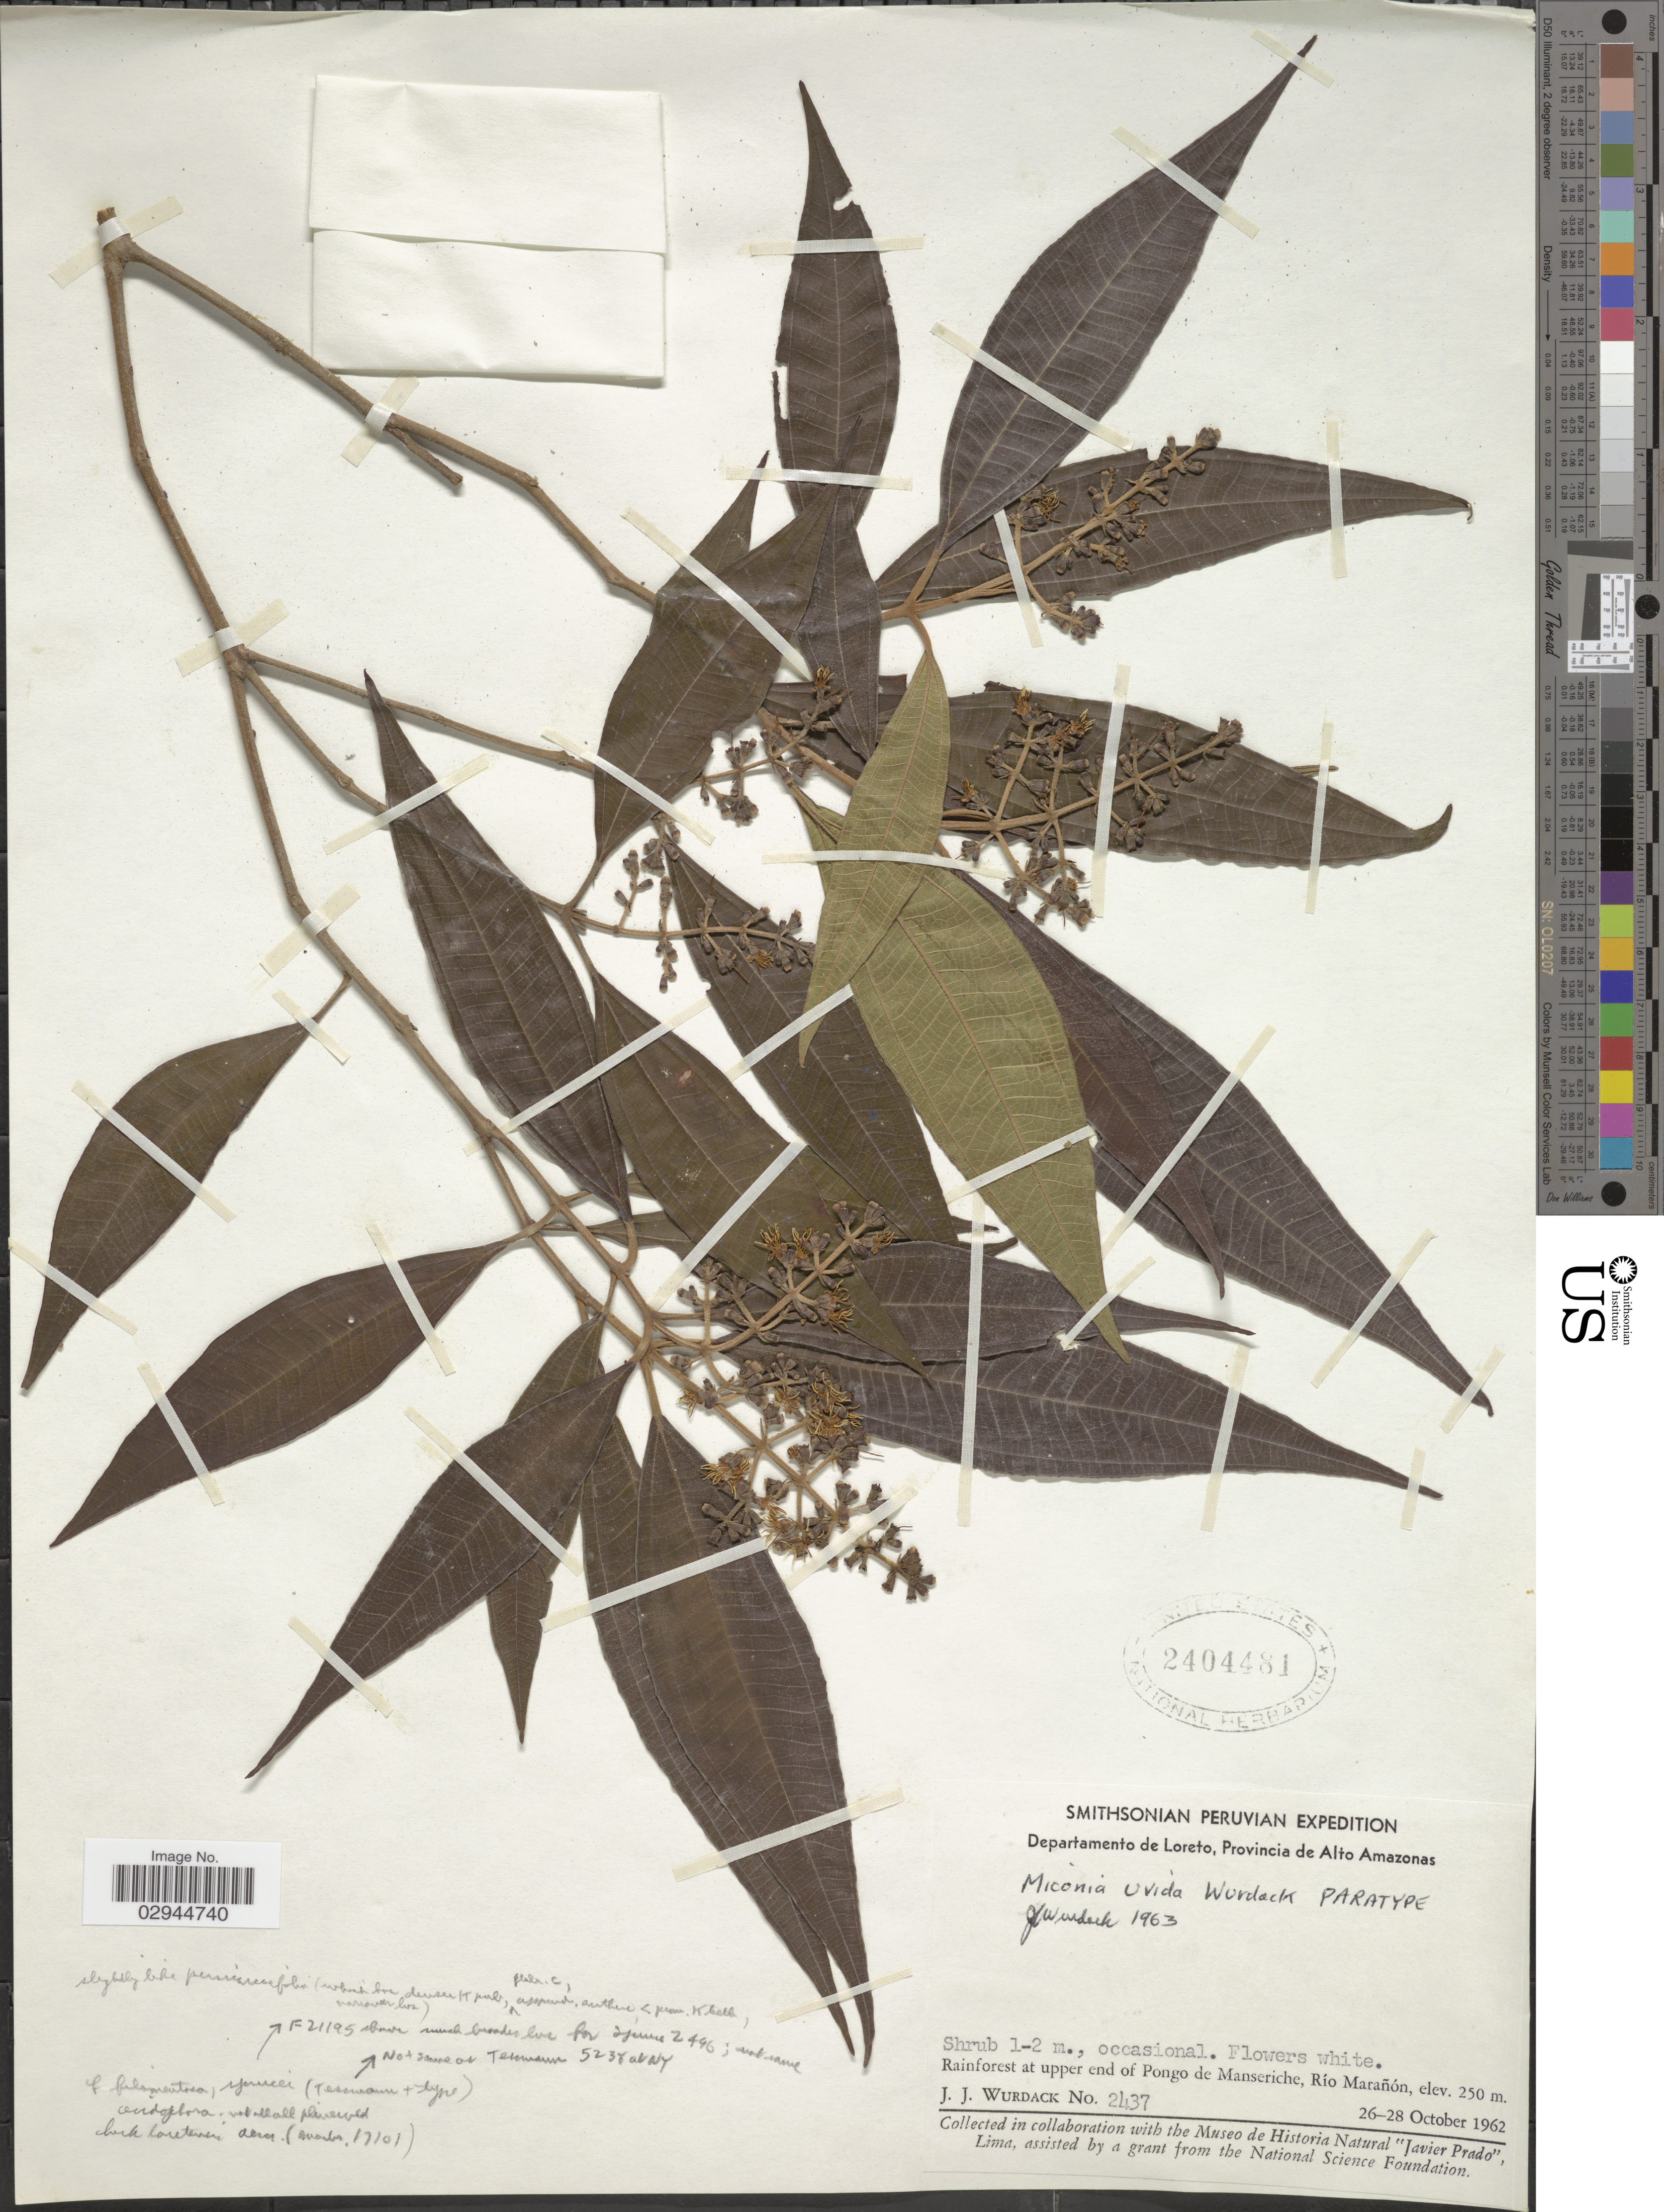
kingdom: Plantae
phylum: Tracheophyta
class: Magnoliopsida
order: Myrtales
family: Melastomataceae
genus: Miconia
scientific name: Miconia uvida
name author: Wurdack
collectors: J. J. Wurdack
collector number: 2437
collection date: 1962-10-26/1962-10-28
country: Peru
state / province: Loreto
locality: Departamento de Loreto, Provincia de Alto Amazonas. Rainforest at upper end of Pongo de Manseriche, Río Marañón.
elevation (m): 250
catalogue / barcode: US 2404481